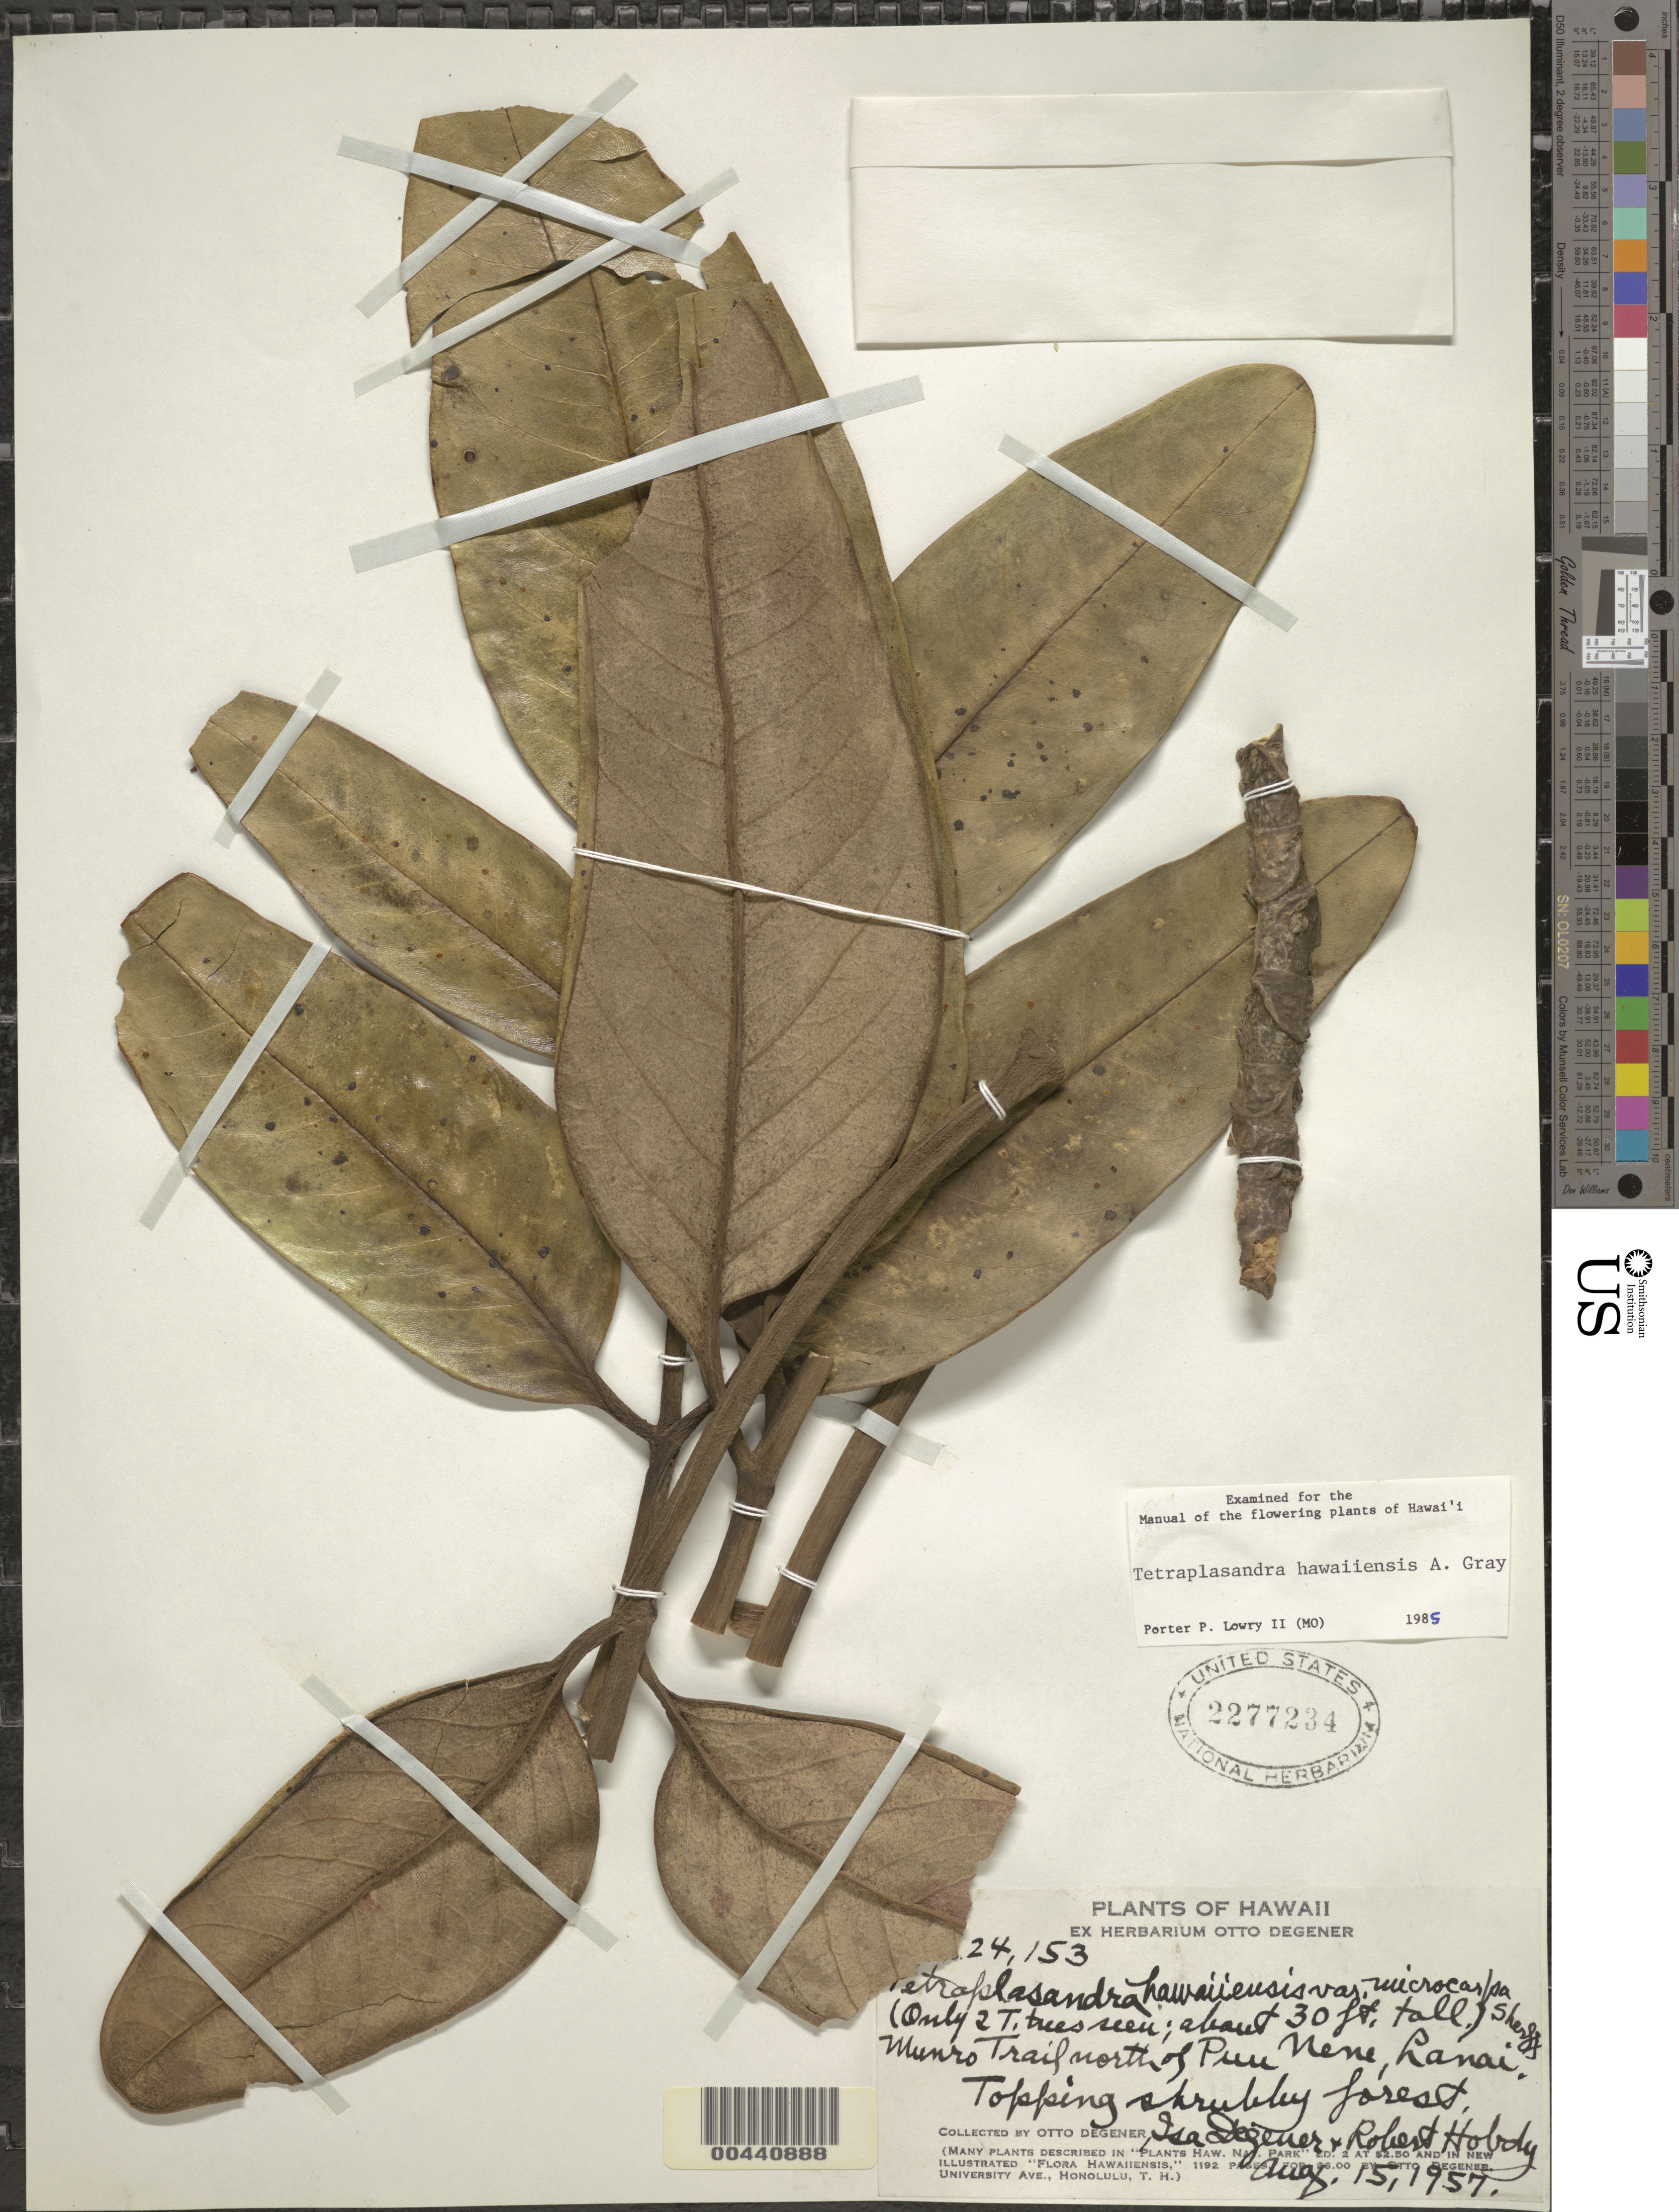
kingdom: Plantae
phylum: Tracheophyta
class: Magnoliopsida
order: Apiales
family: Araliaceae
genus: Polyscias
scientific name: Polyscias hawaiensis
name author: (A. Gray) Lowry & G. M. Plunkett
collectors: O. Degener, I. Degener & R. Hobdy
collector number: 24153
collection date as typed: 15 Aug 1957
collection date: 1957-08-15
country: United States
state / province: Hawaii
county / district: Maui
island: Lana'i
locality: Munro Trail north of Puu Nene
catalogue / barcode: US 2277234